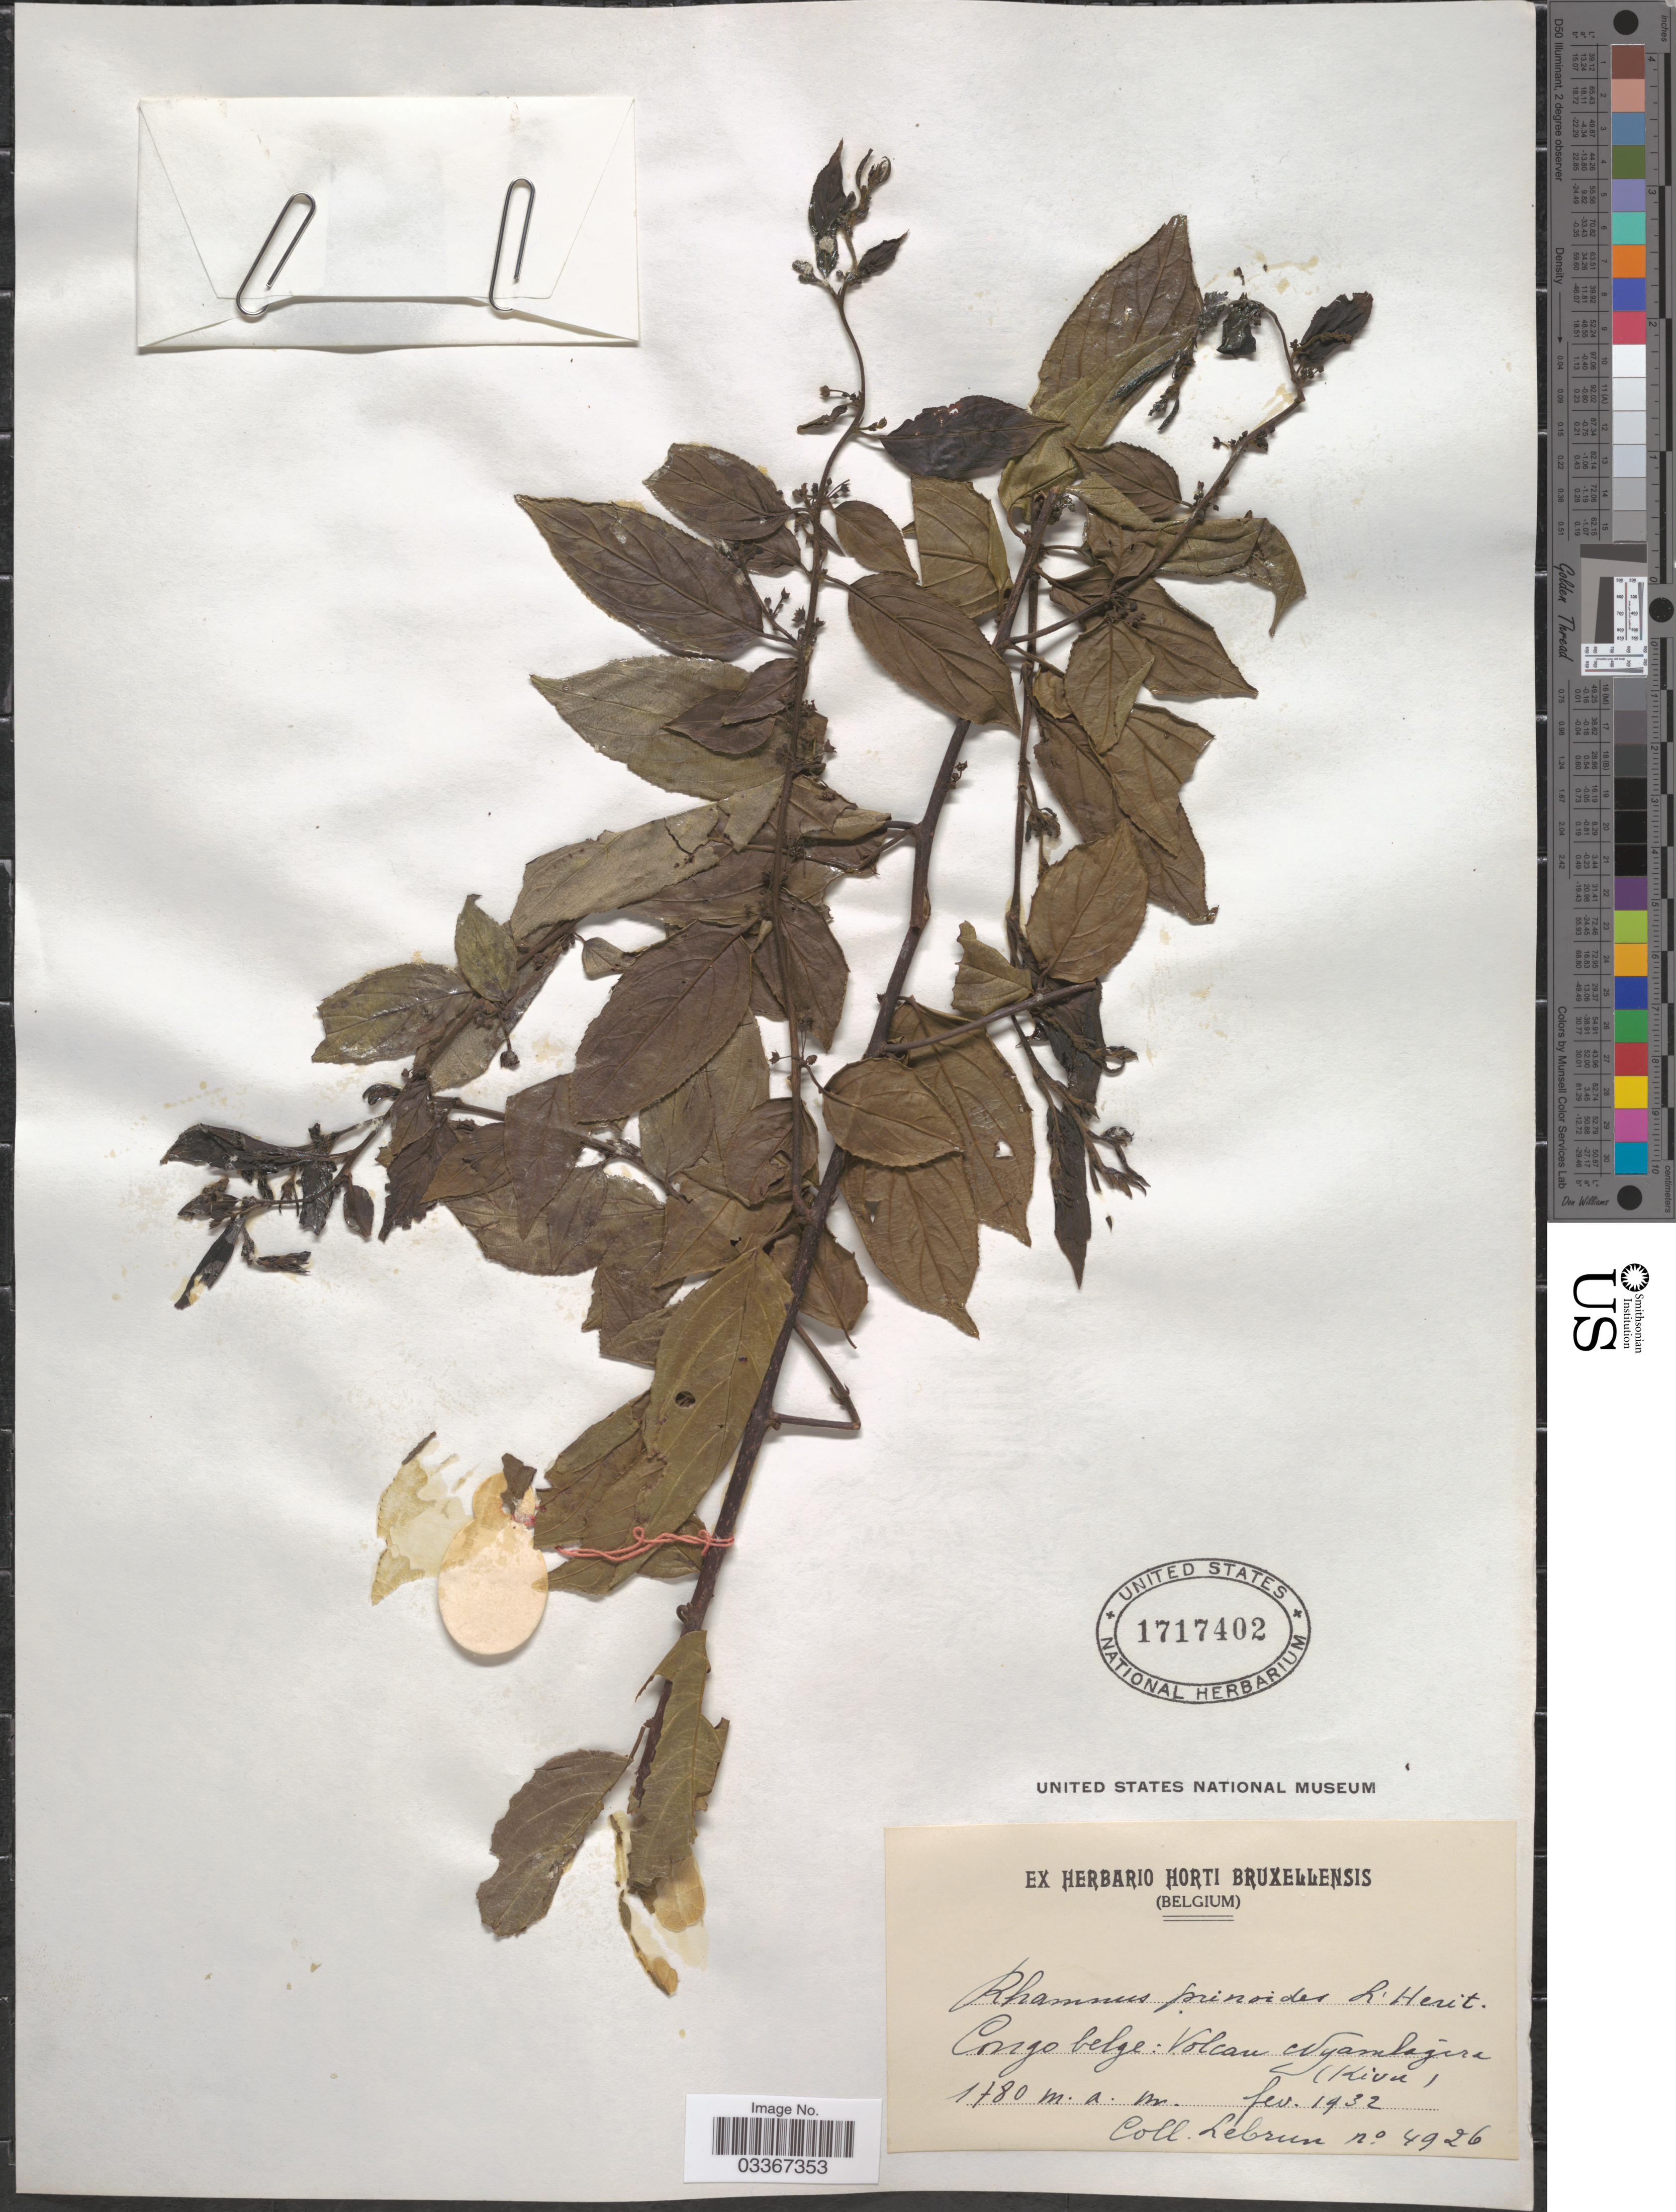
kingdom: Plantae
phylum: Tracheophyta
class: Magnoliopsida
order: Rosales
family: Rhamnaceae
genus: Rhamnus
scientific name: Rhamnus prinoides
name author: L'Hér.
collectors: J.A. Lebrun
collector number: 4926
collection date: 1932-02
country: Congo, Democratic Republic of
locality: Congo belge: Volcan Nyamlagira (Kivu).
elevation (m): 1780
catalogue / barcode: US 1717402